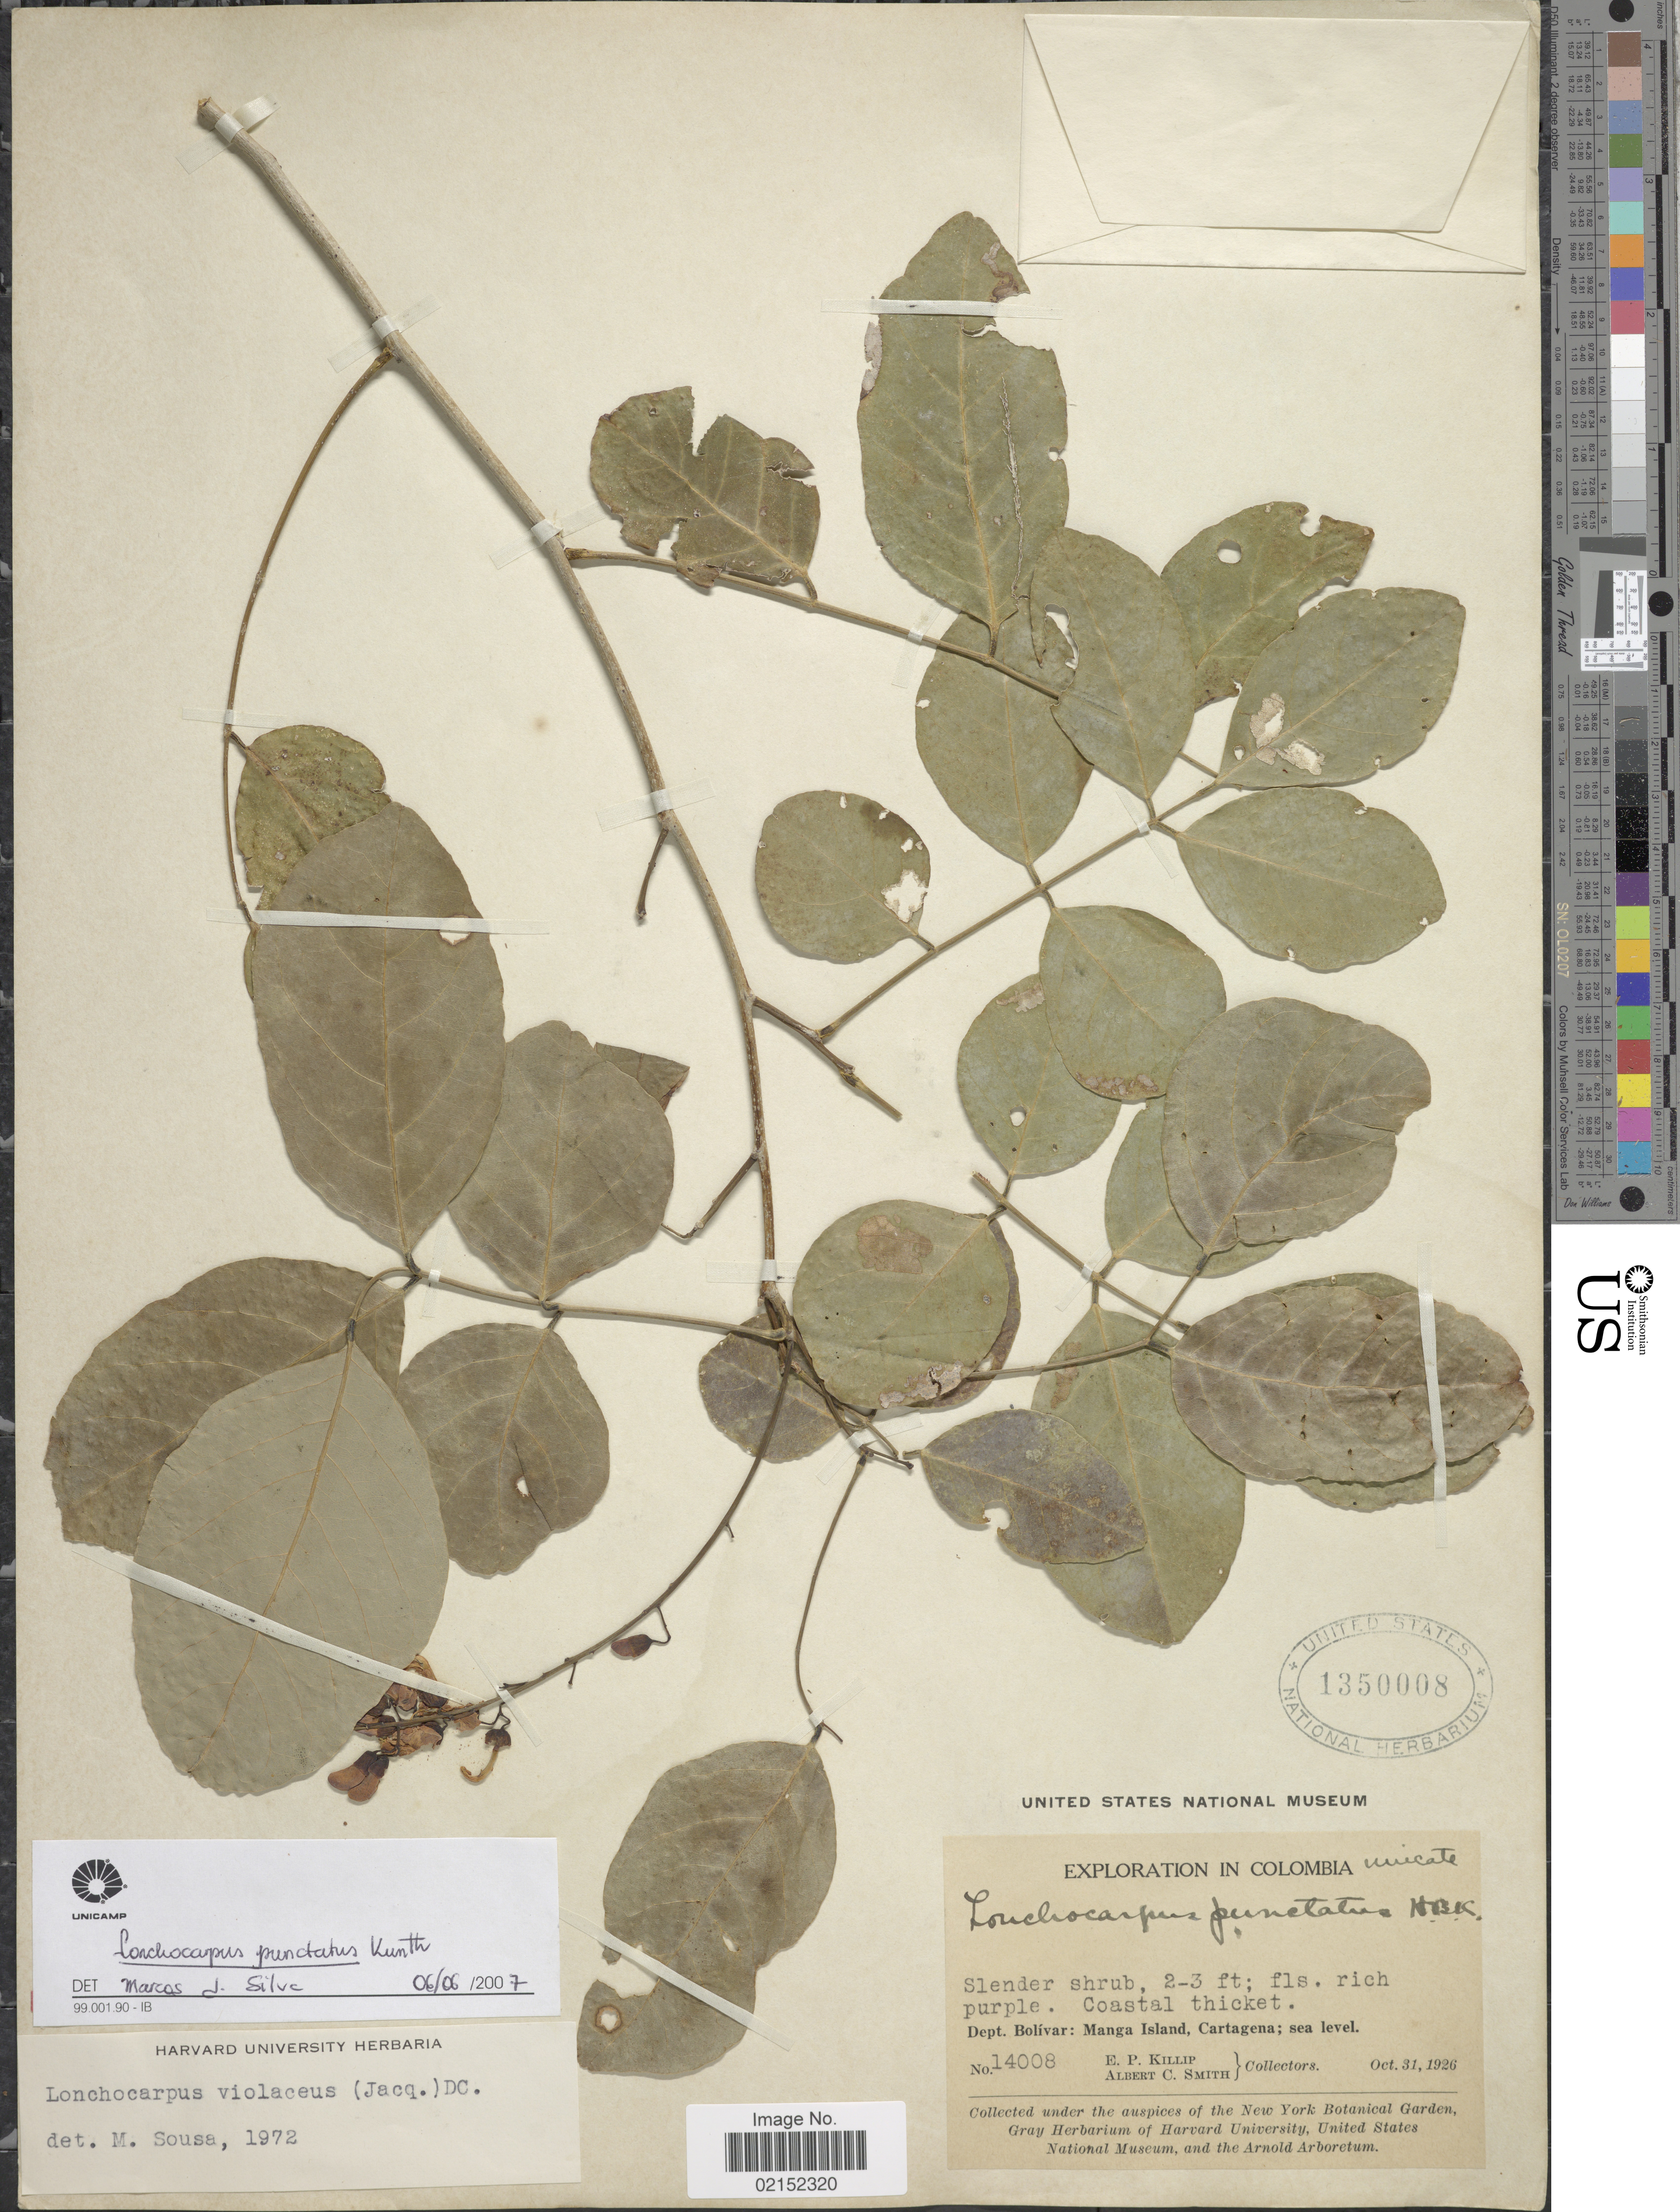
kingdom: Plantae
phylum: Tracheophyta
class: Magnoliopsida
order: Fabales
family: Fabaceae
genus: Lonchocarpus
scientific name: Lonchocarpus punctatus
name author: Kunth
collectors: E. P. Killip & A. C. Smith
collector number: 14008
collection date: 1926-10-31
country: Colombia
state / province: Bolívar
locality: Coastal thicket, Manga Island, Cartagena.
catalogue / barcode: US 1350008